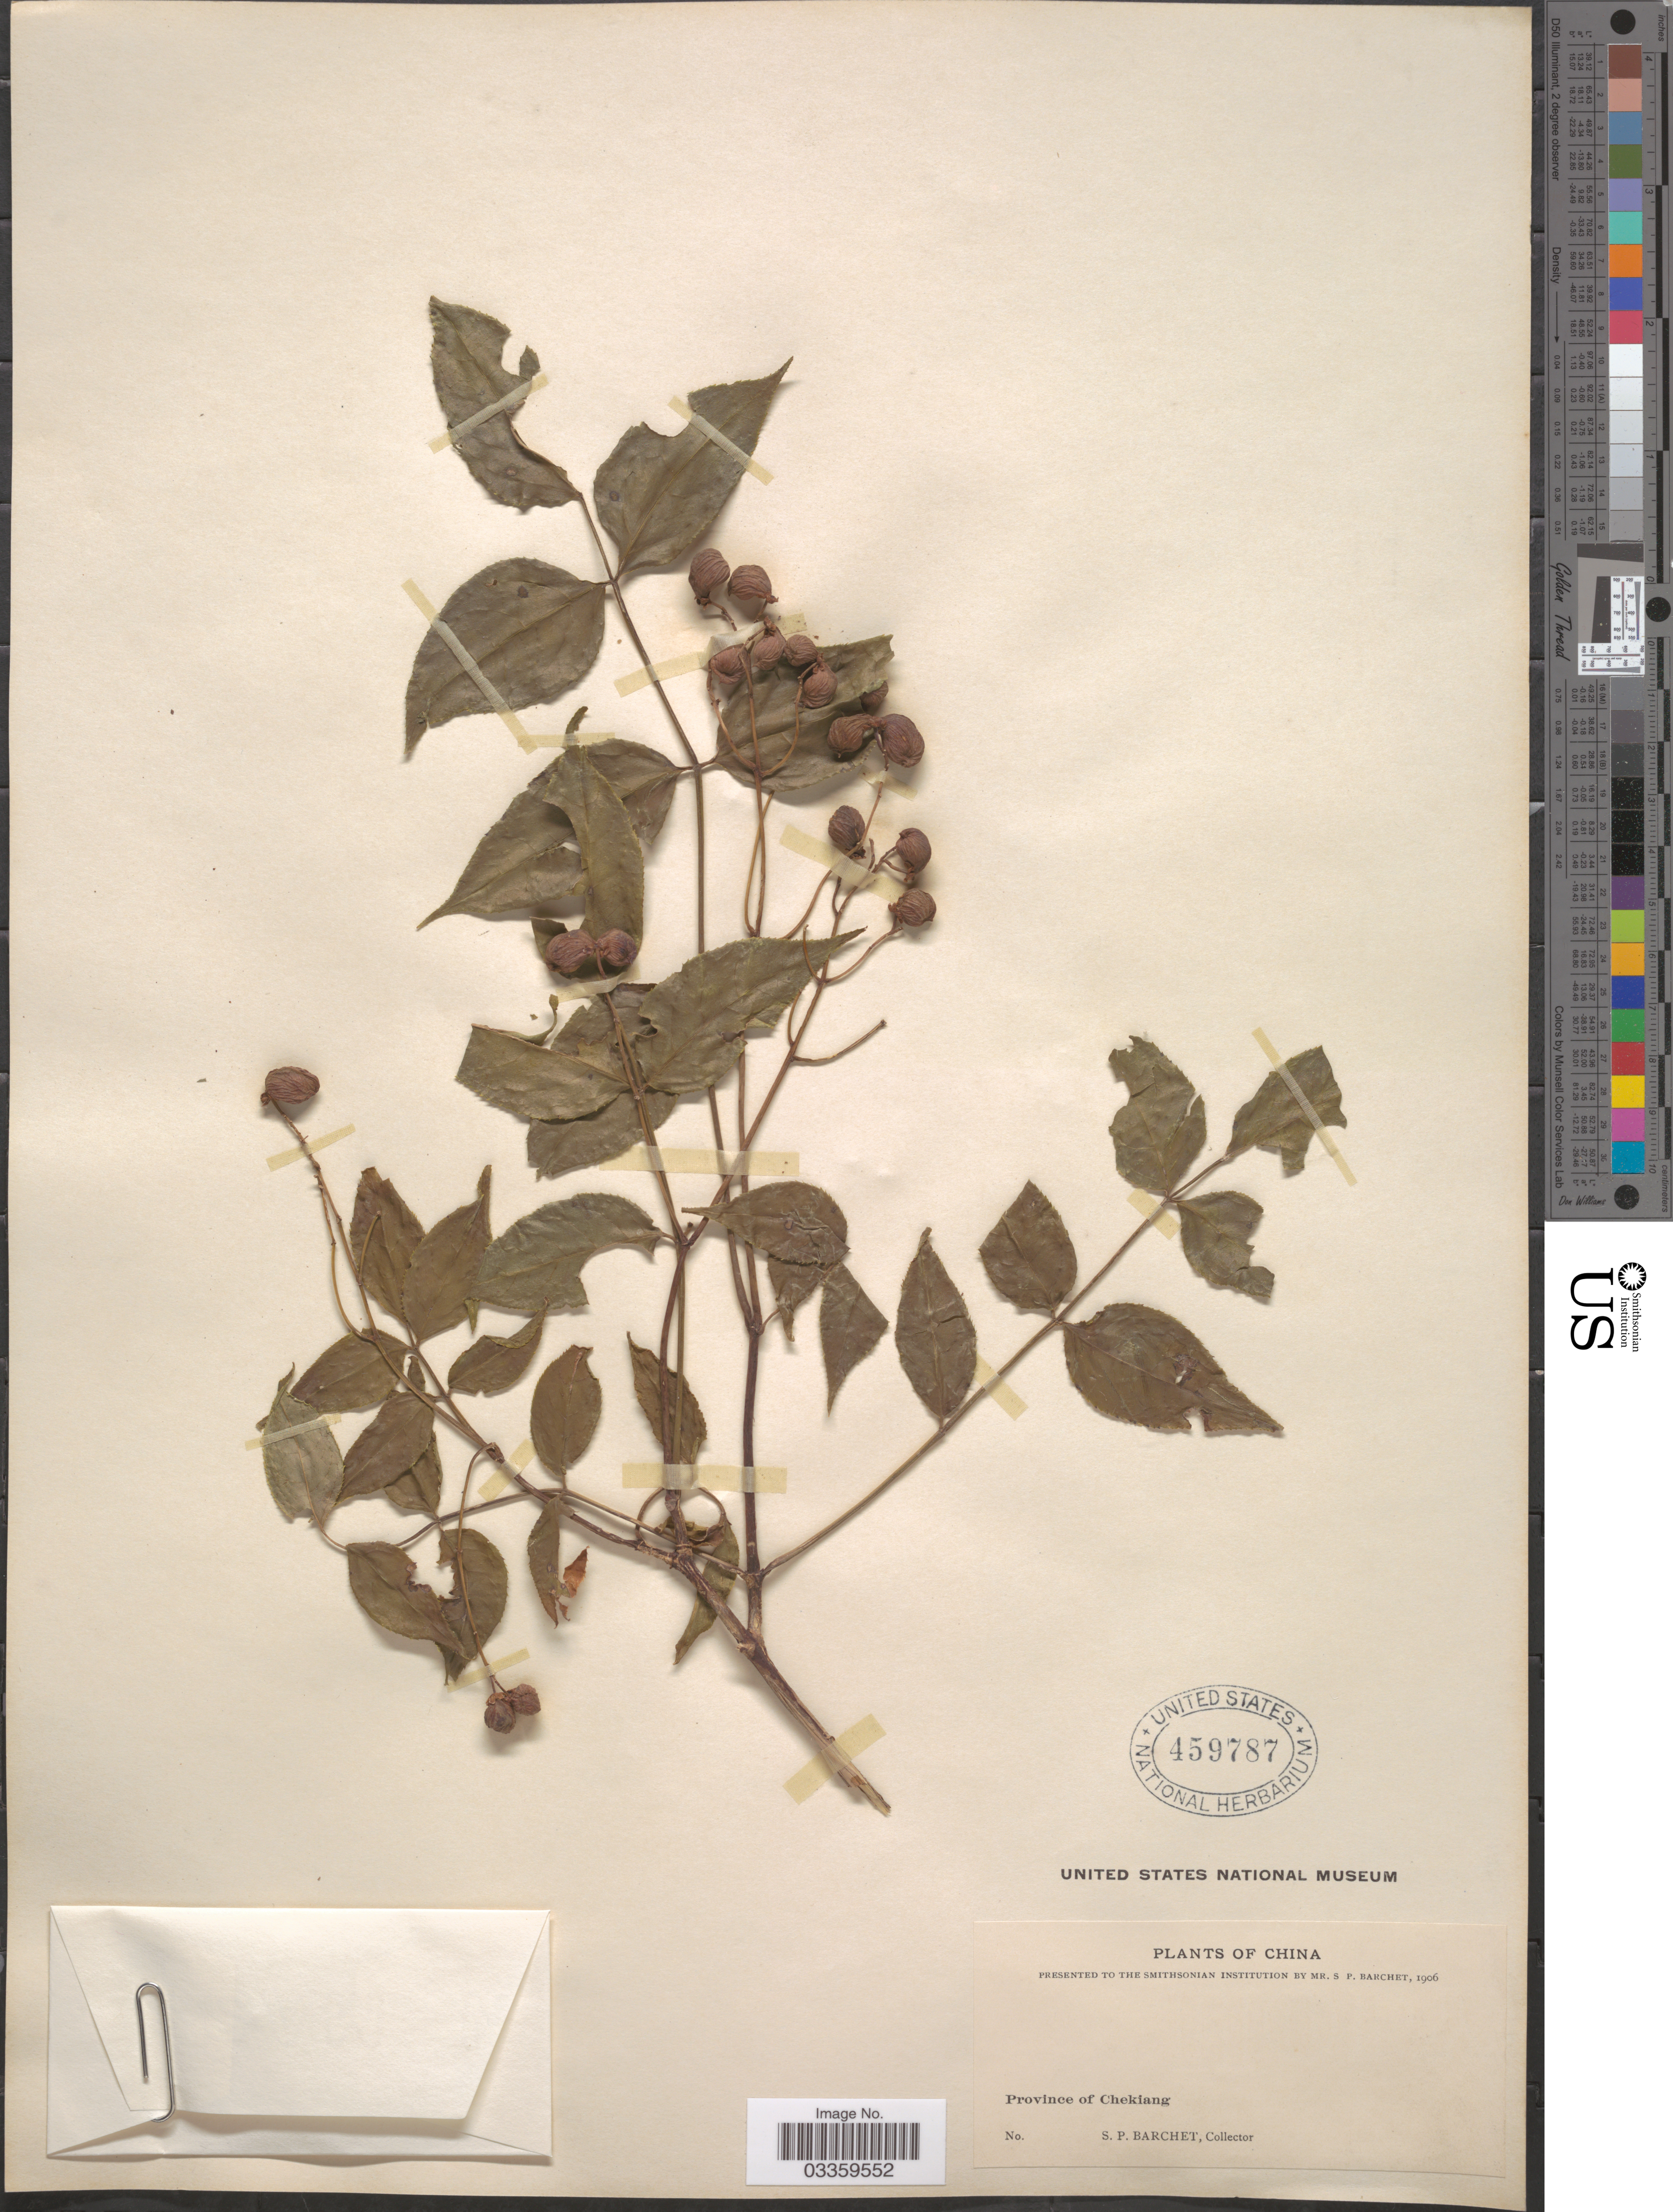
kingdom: Plantae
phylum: Tracheophyta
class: Magnoliopsida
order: Crossosomatales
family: Staphyleaceae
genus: Euscaphis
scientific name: Euscaphis japonica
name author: (Thunb.) Kanitz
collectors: S. P. Barchet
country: China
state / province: Zhejiang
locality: Province of Chekiang.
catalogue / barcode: US 459787